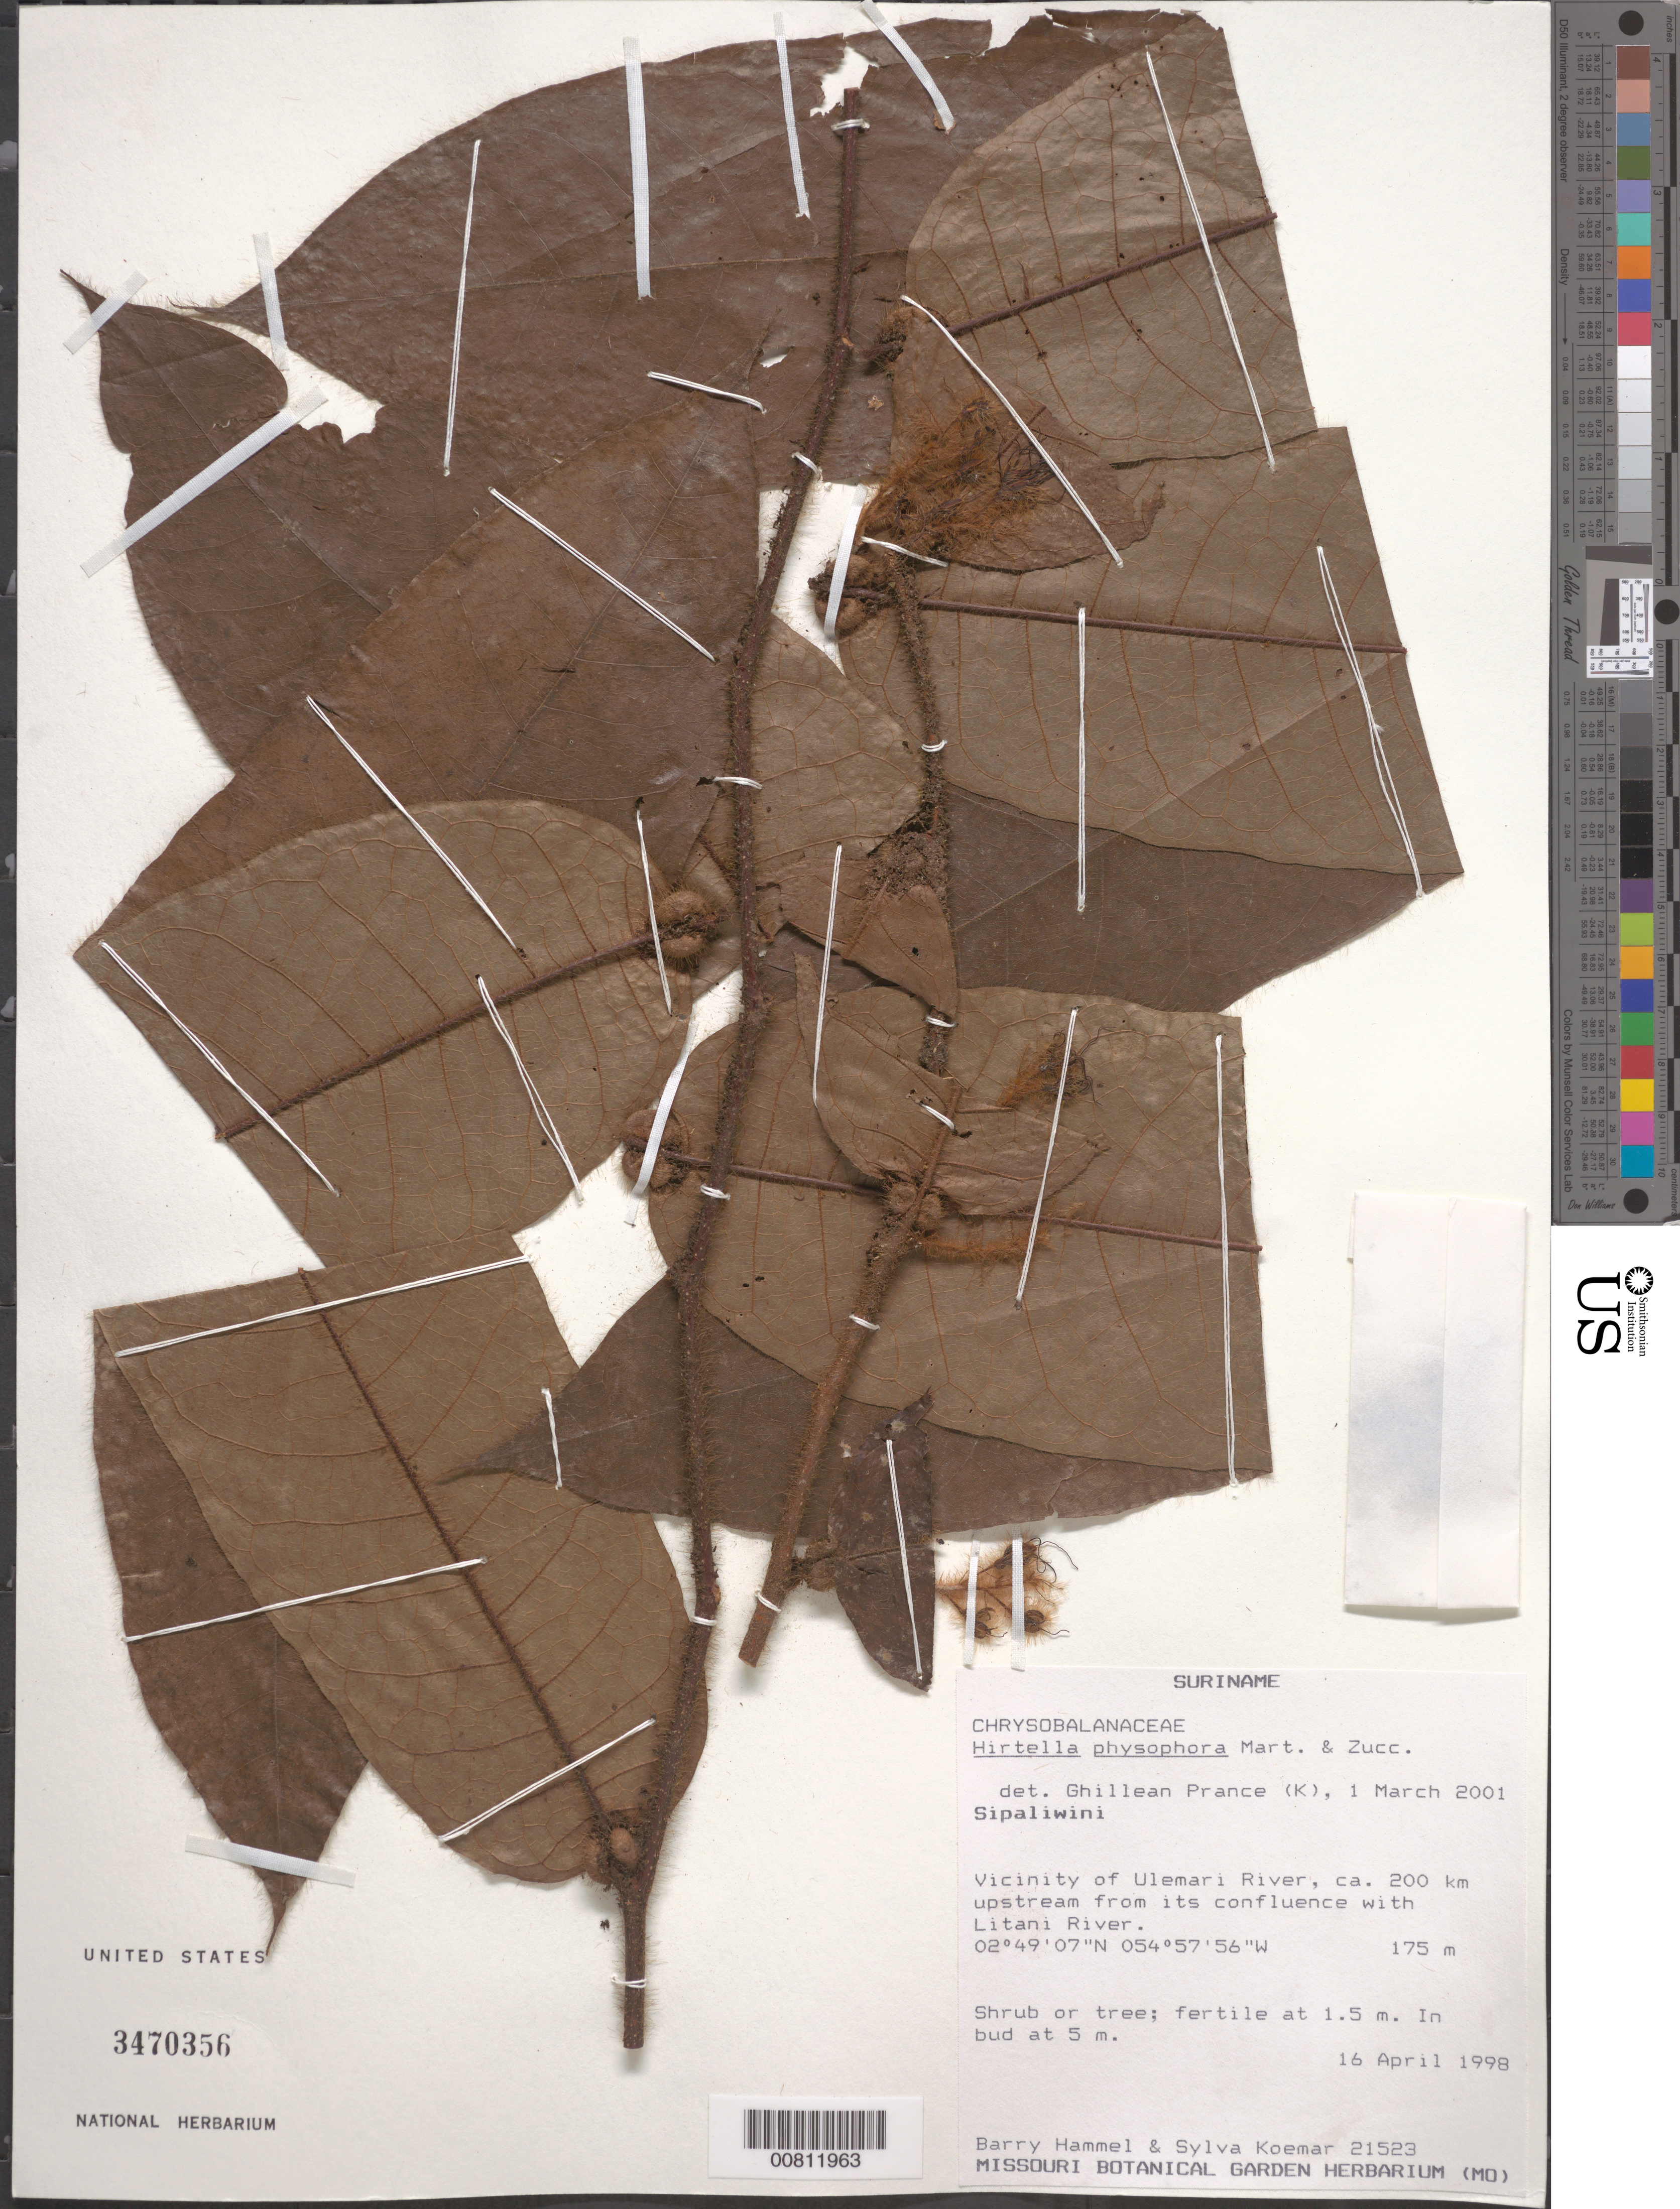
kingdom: Plantae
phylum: Tracheophyta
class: Magnoliopsida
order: Malpighiales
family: Chrysobalanaceae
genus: Hirtella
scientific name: Hirtella physophora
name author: Mart. & Zucc.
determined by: Prance, G. T.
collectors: B. Hammel & S. Koemar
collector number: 21523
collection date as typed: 16-Apr-98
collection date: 1998-04-16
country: Suriname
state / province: Sipaliwini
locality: Ulemari R., ca. 200 km upstream from confl. with Litani R.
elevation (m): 175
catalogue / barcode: US 3470356